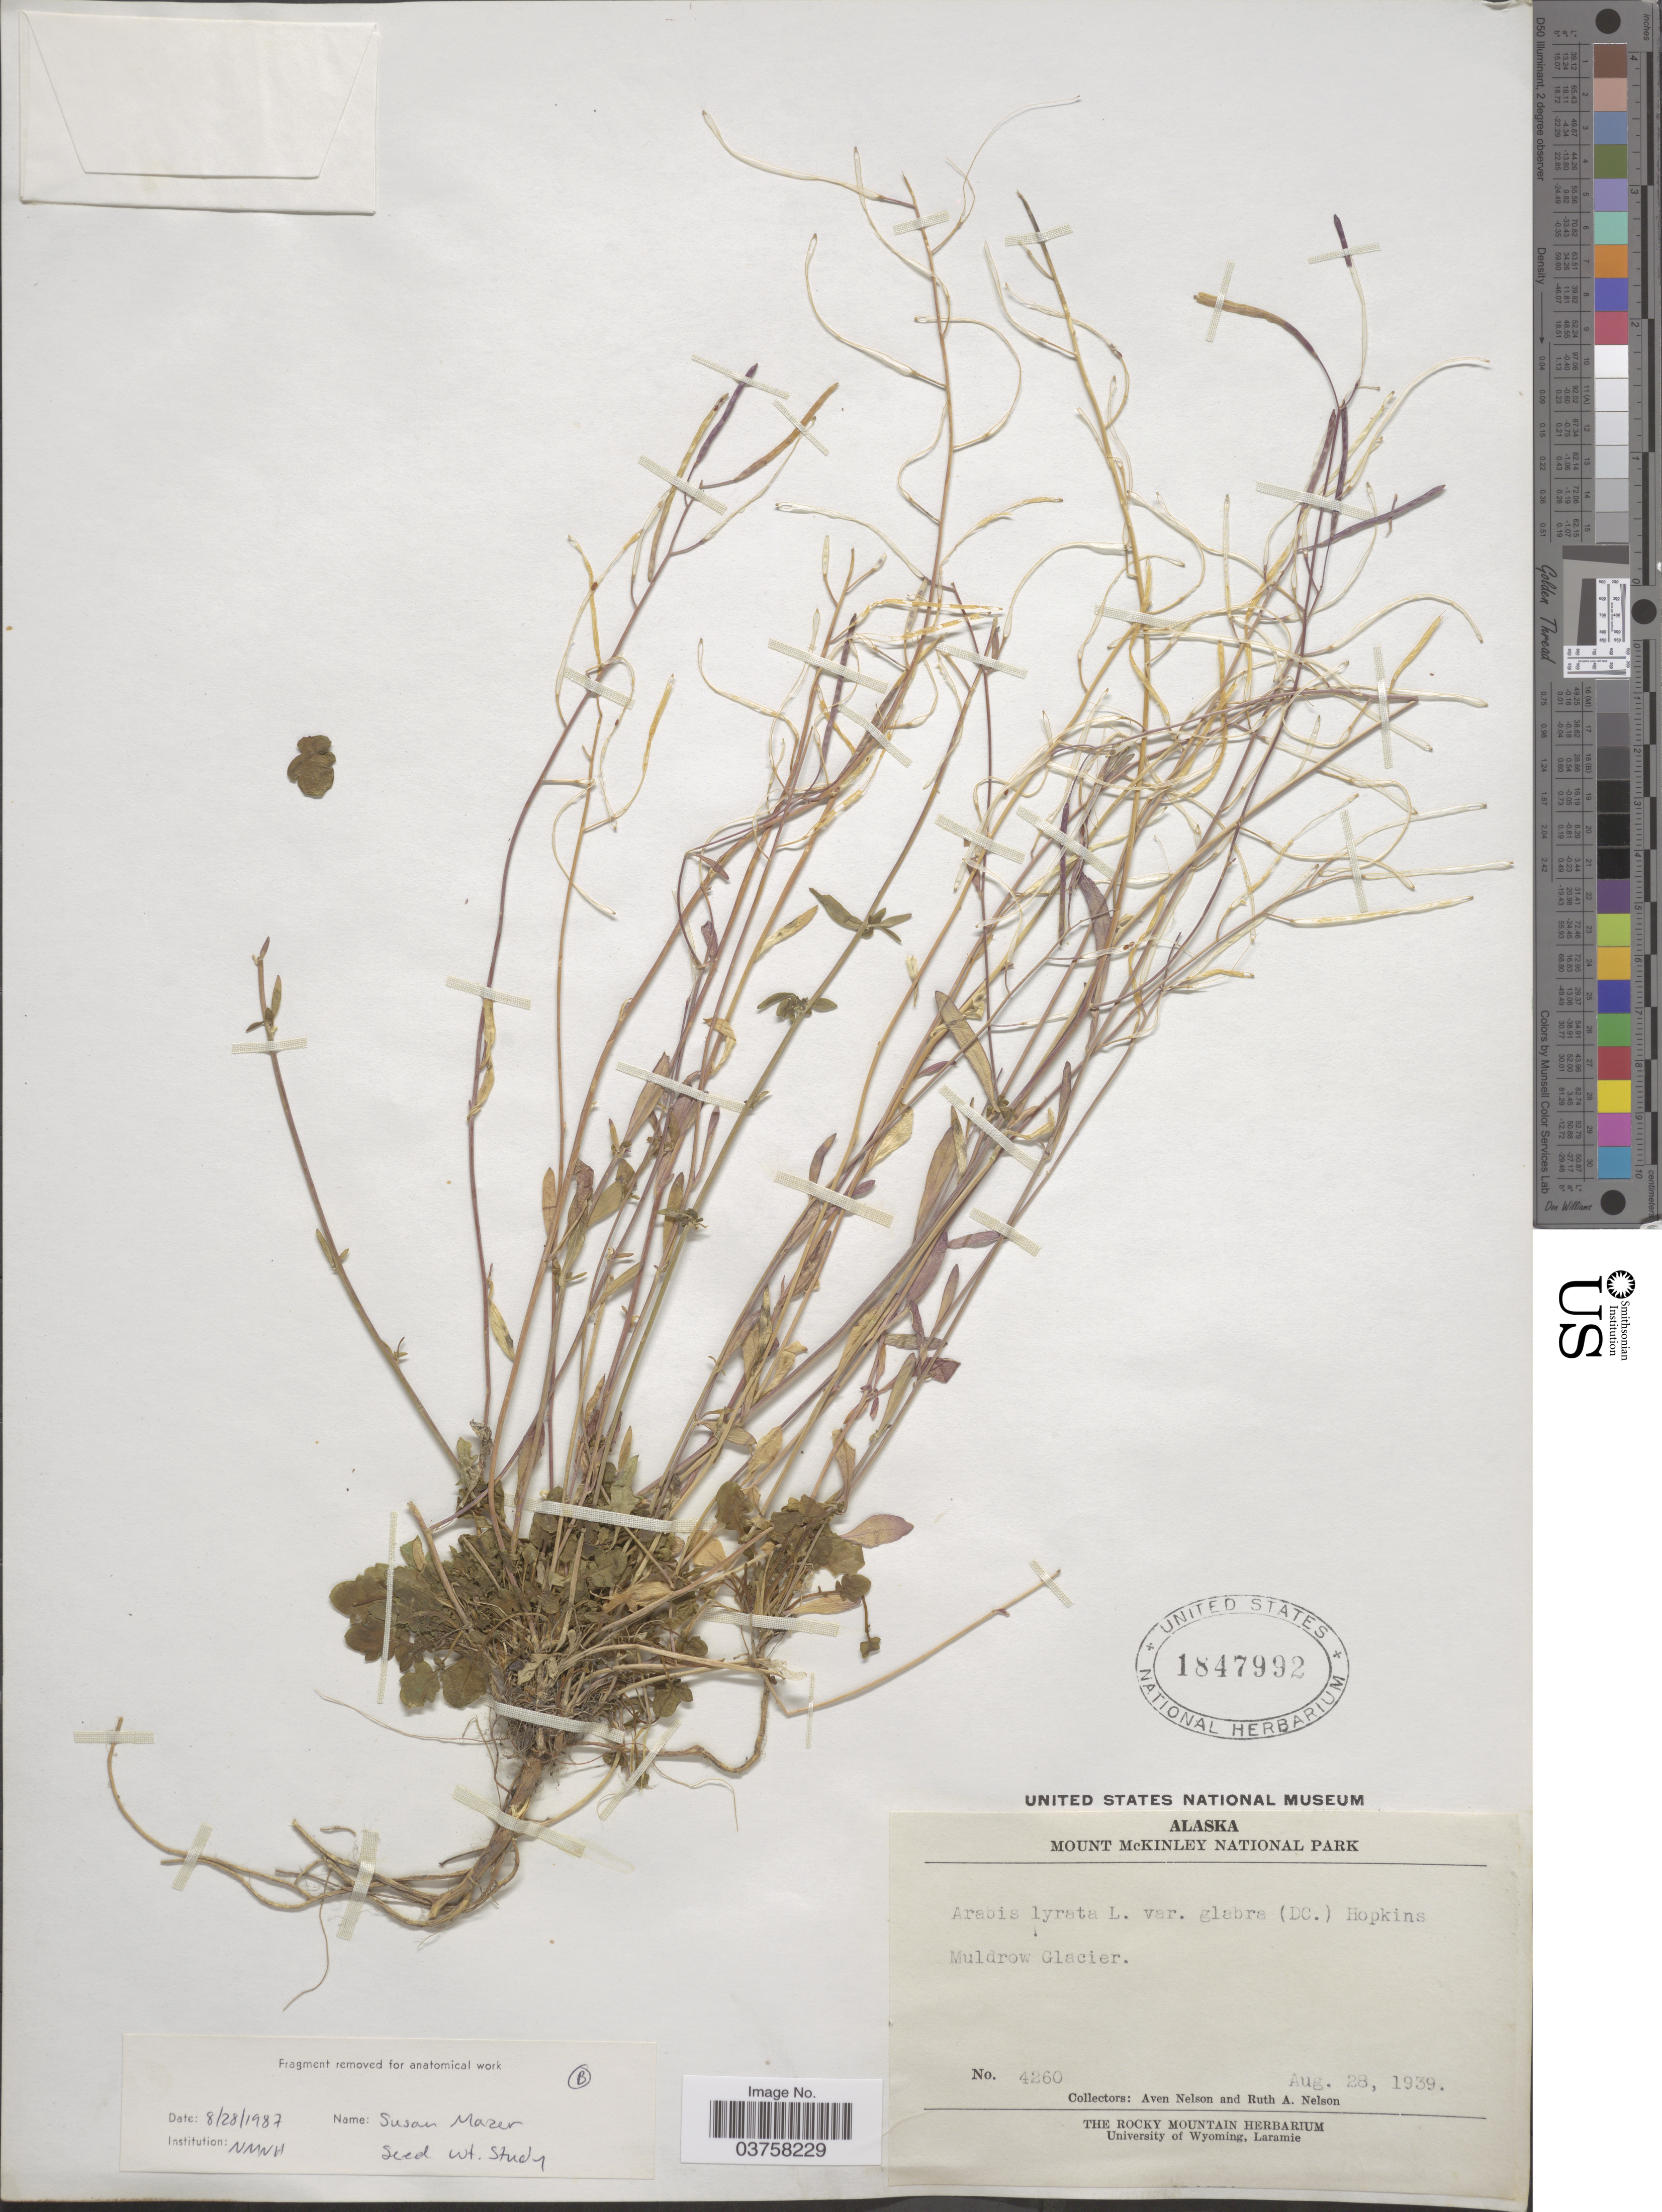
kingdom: Plantae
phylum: Tracheophyta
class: Magnoliopsida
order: Brassicales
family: Brassicaceae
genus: Arabis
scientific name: Arabis lyrata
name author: L.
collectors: A. Nelson & R. A. Nelson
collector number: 4260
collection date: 1939-08-28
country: United States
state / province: Alaska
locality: Mount McKinley National Park. Muldrow Glacier.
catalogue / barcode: US 1847992